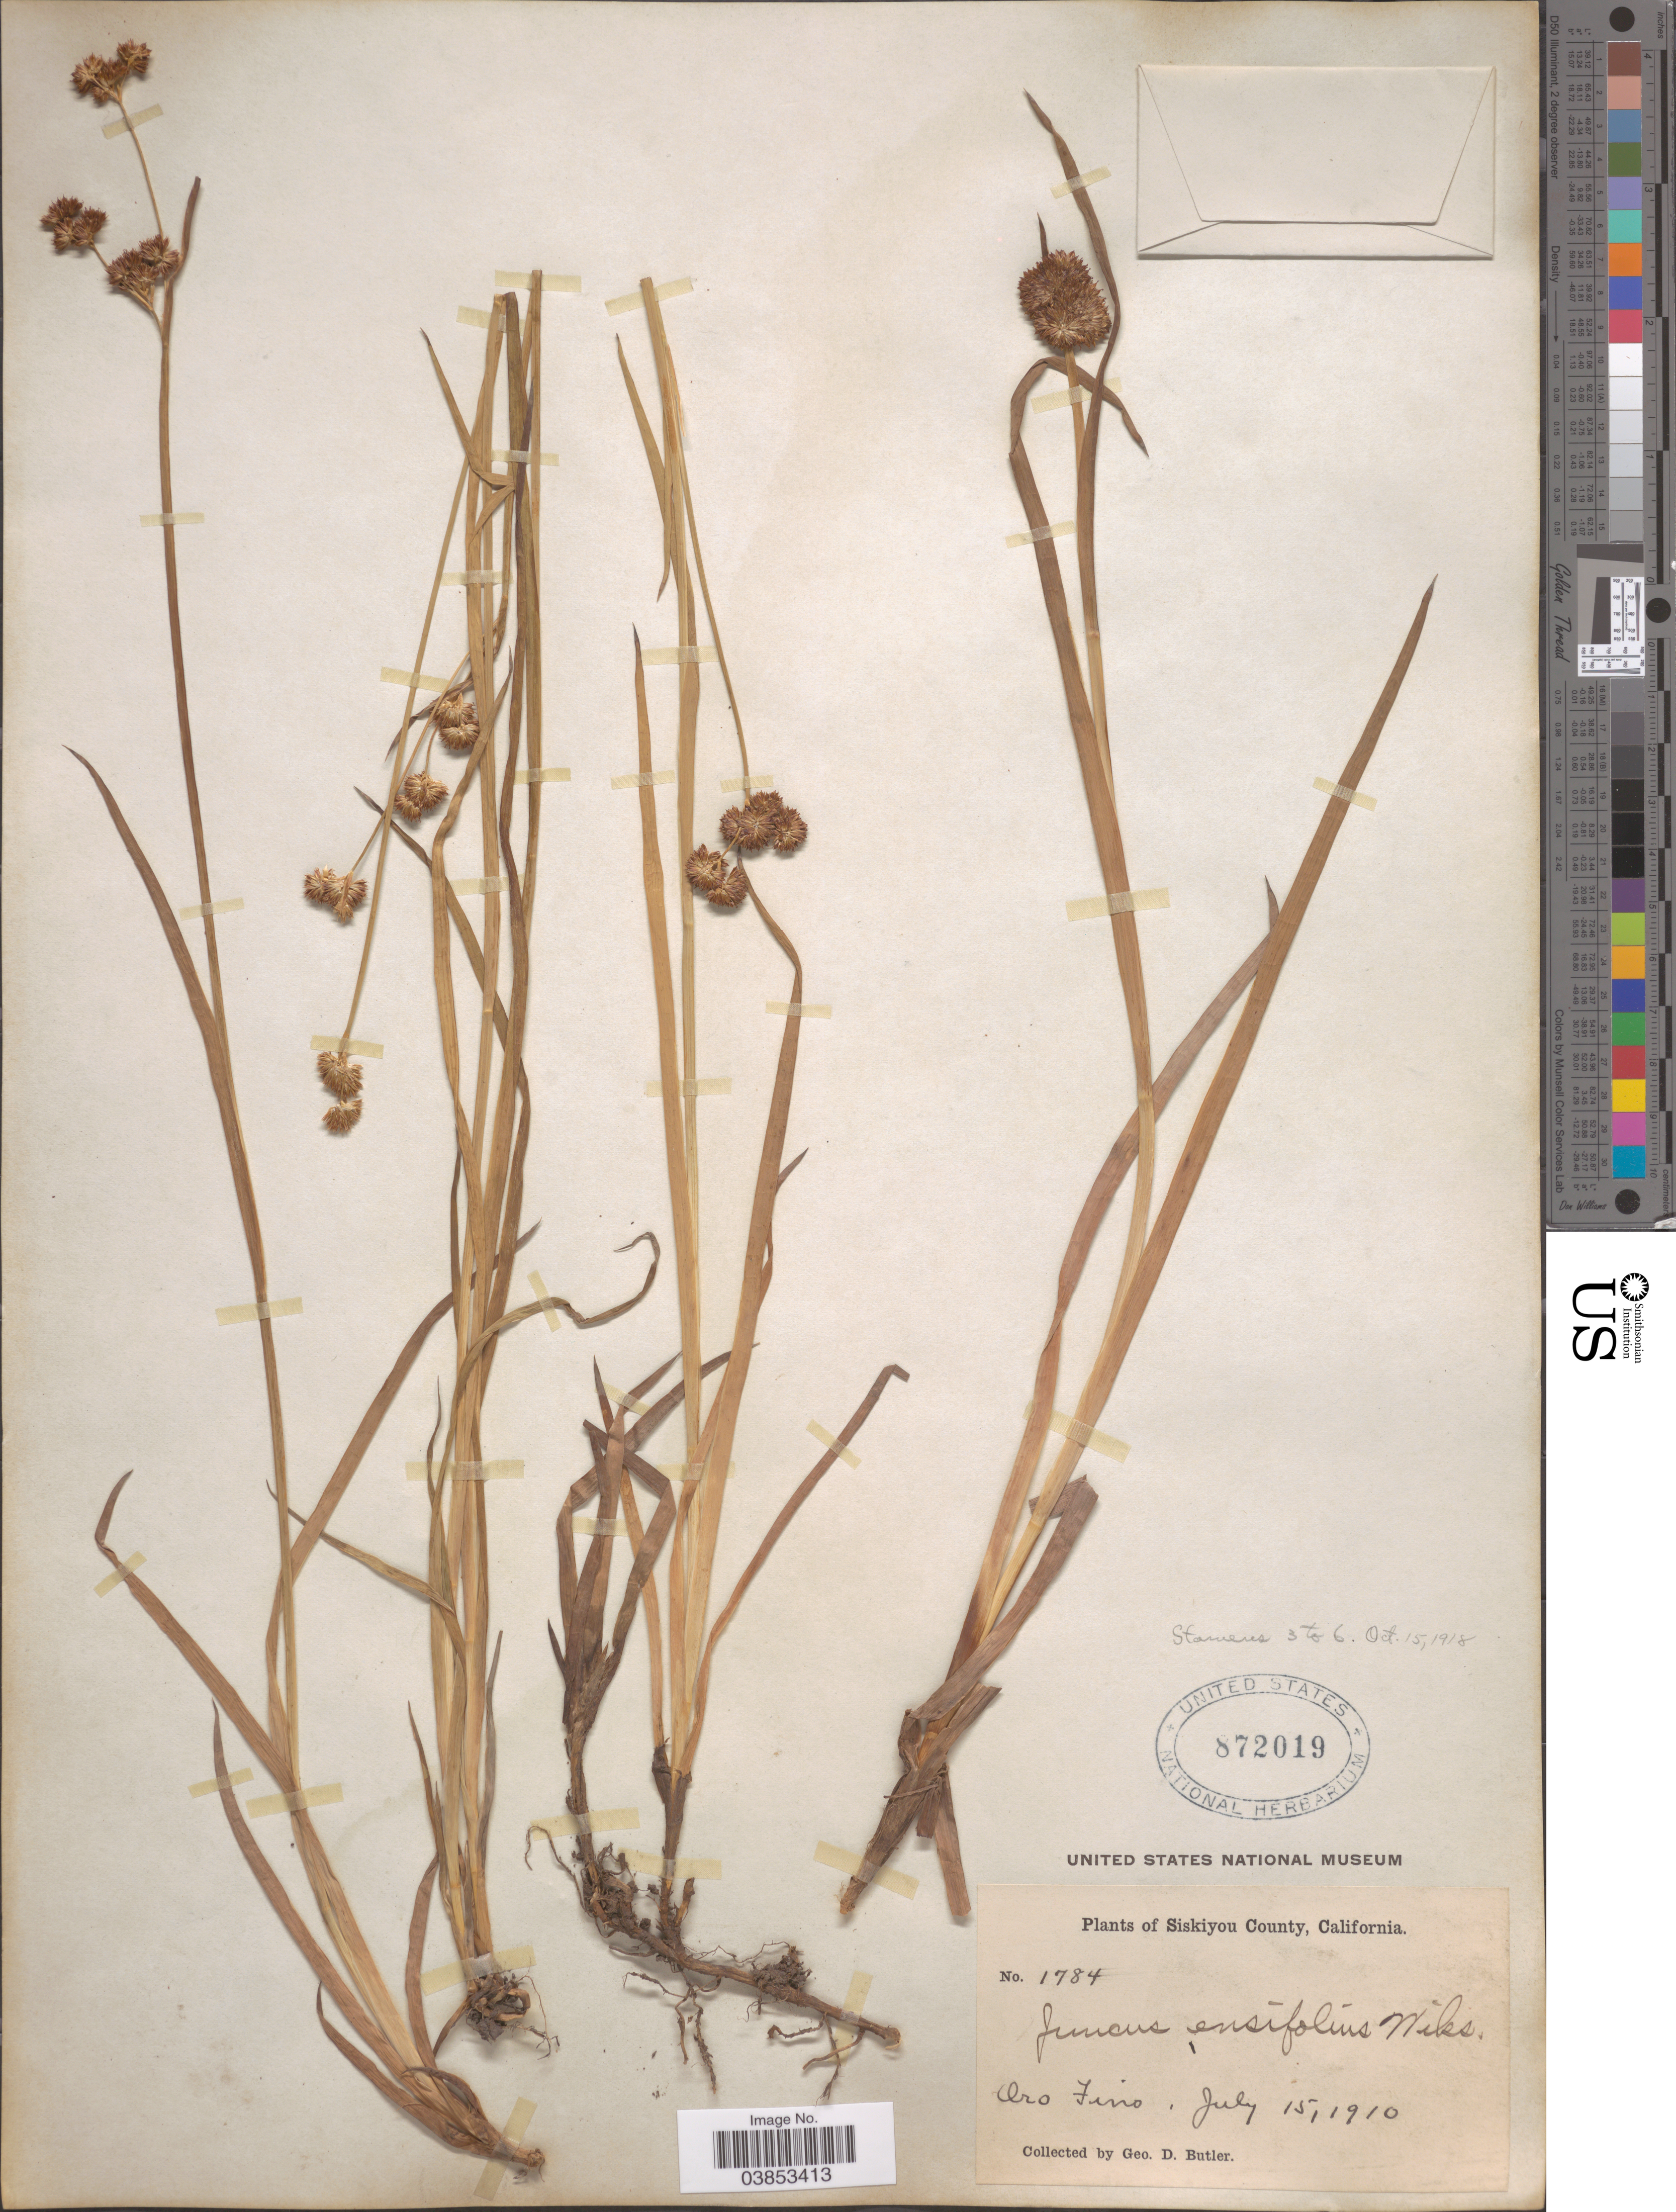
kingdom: Plantae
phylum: Tracheophyta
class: Liliopsida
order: Poales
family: Juncaceae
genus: Juncus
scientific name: Juncus ensifolius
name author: Wikstr.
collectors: G. D. Butler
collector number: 1784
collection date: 1910-07-15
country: United States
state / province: California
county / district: Siskiyou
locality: Siskiyou County. Oro Fino.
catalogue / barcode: US 872019